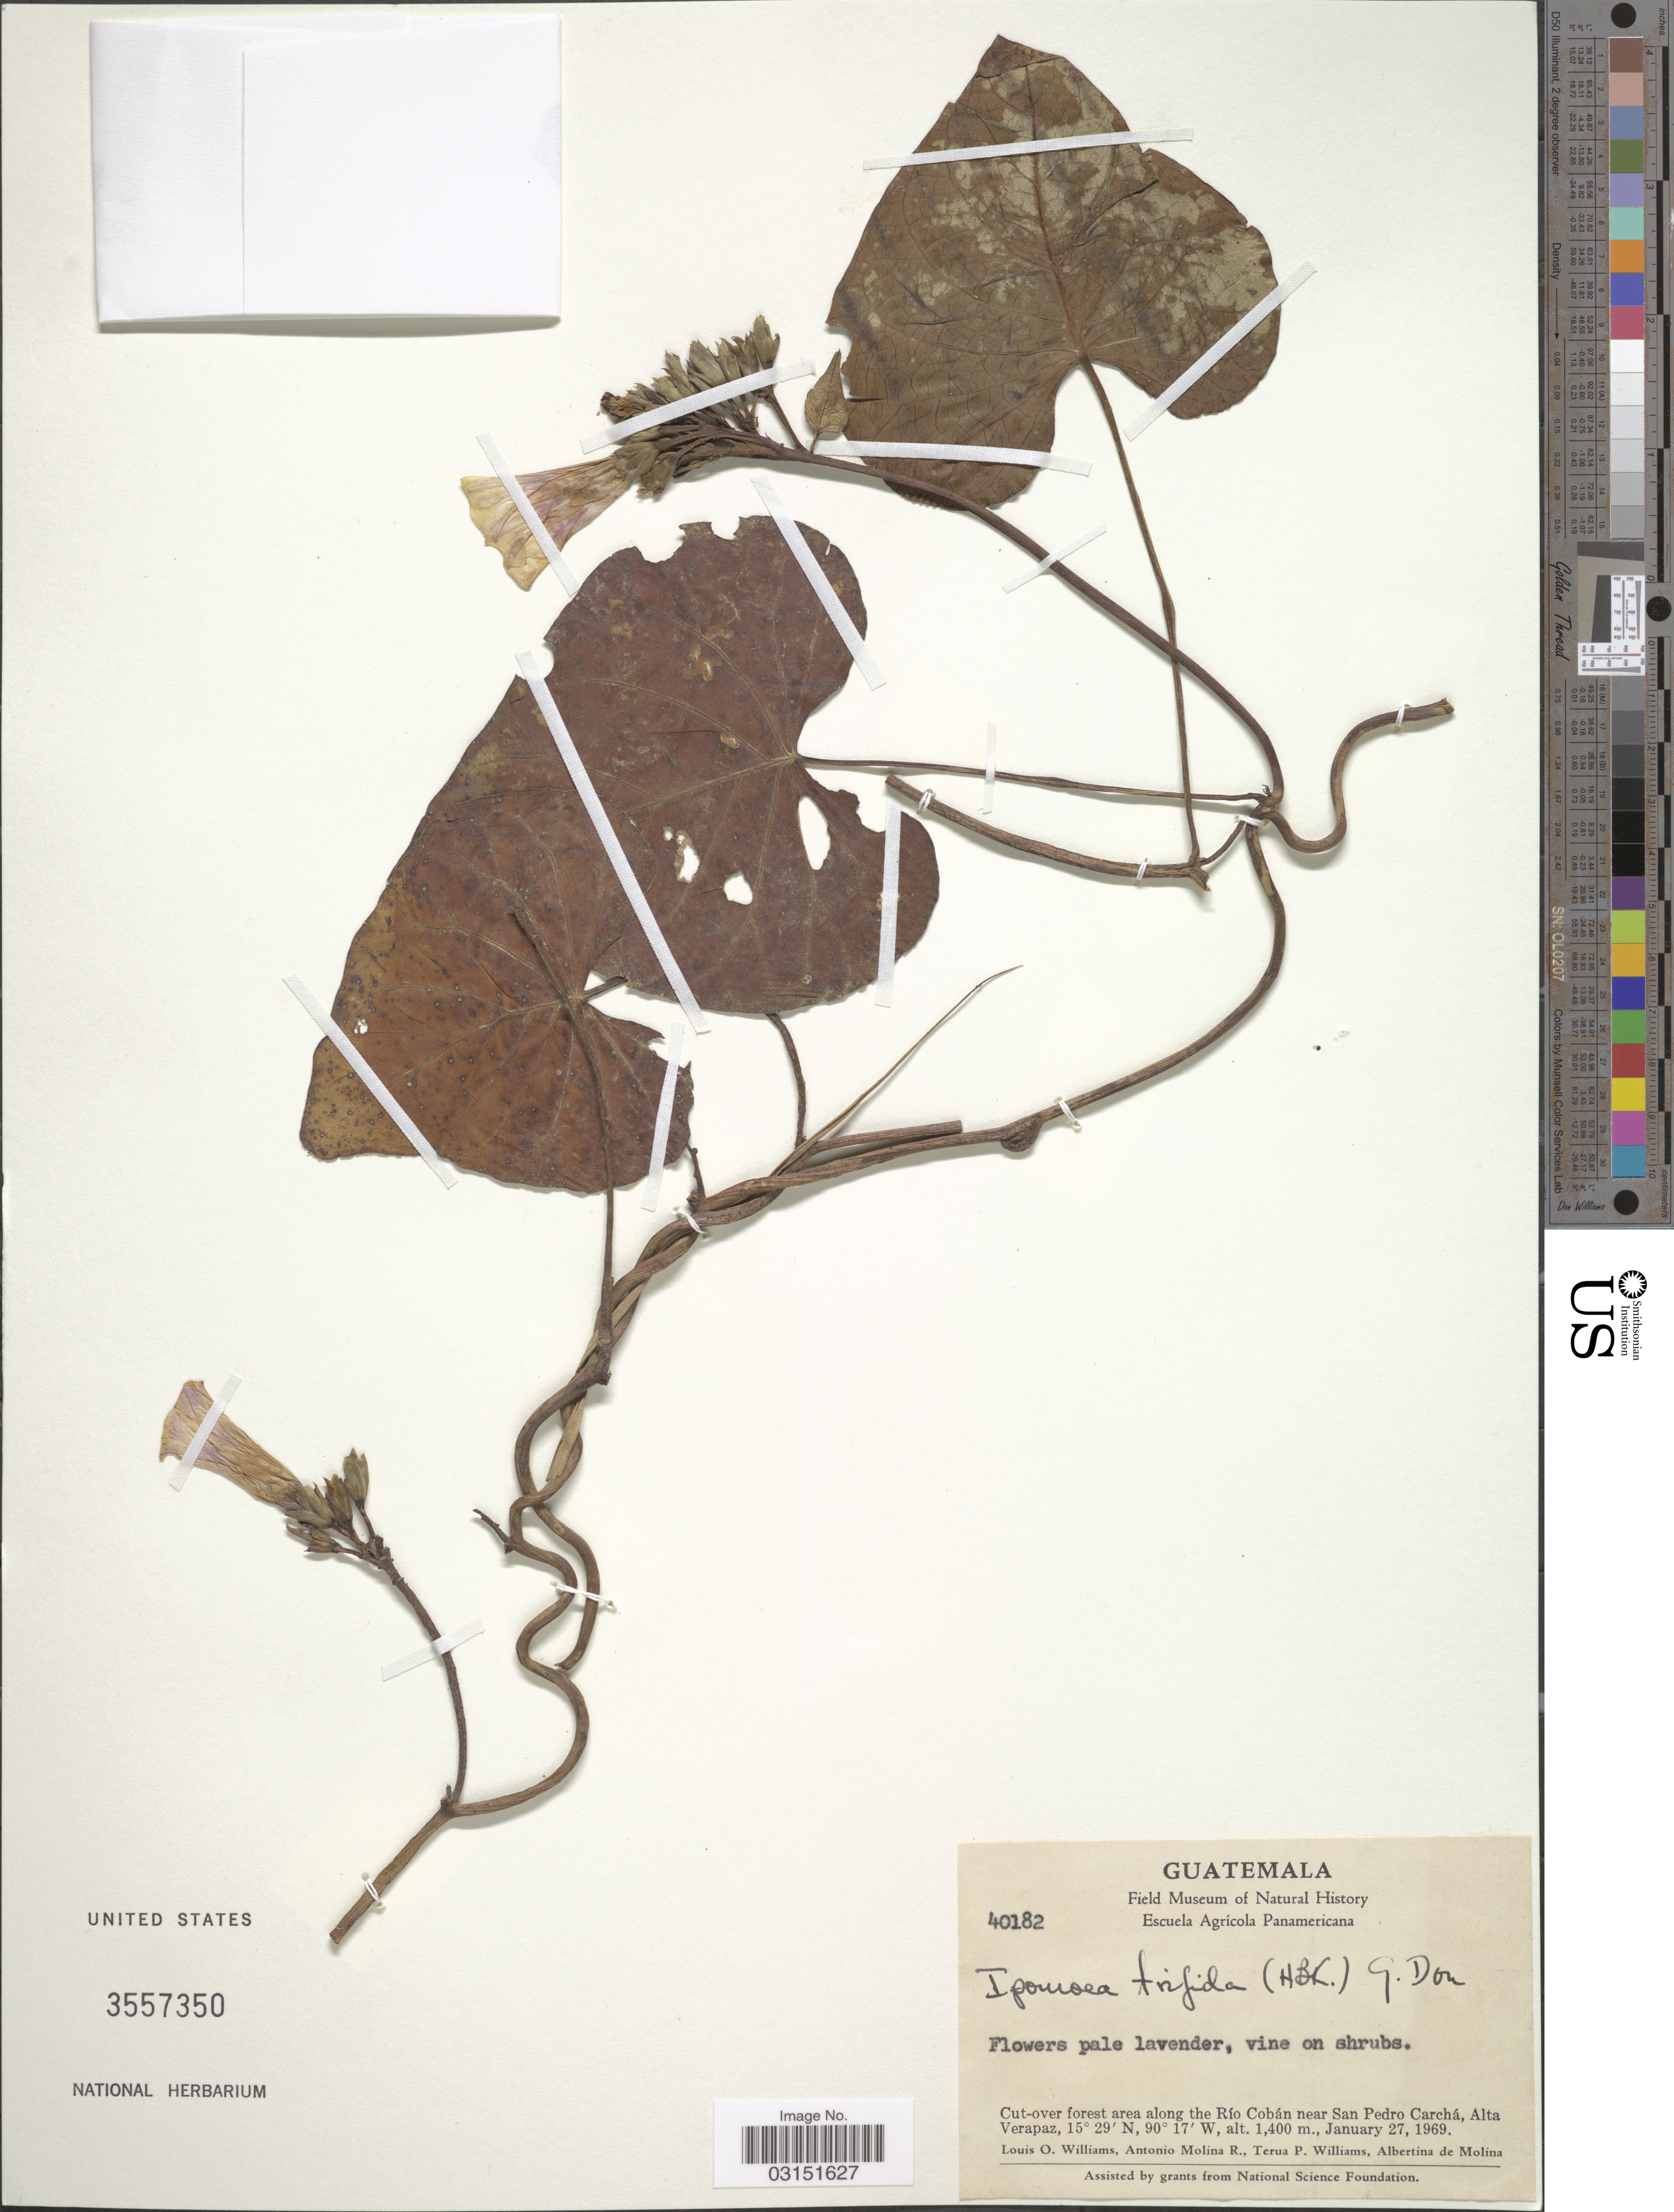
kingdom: Plantae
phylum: Tracheophyta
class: Magnoliopsida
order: Solanales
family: Convolvulaceae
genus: Ipomoea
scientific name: Ipomoea trifida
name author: (Kunth) G. Don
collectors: L. O. Williams, A. Molina R., T. Williams & A. R. Molina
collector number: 40182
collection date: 1969-01-27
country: Guatemala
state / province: Alta Verapaz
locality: Area along the Río Cobán near San Pedro Carchá.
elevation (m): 1400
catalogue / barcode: US 3557350